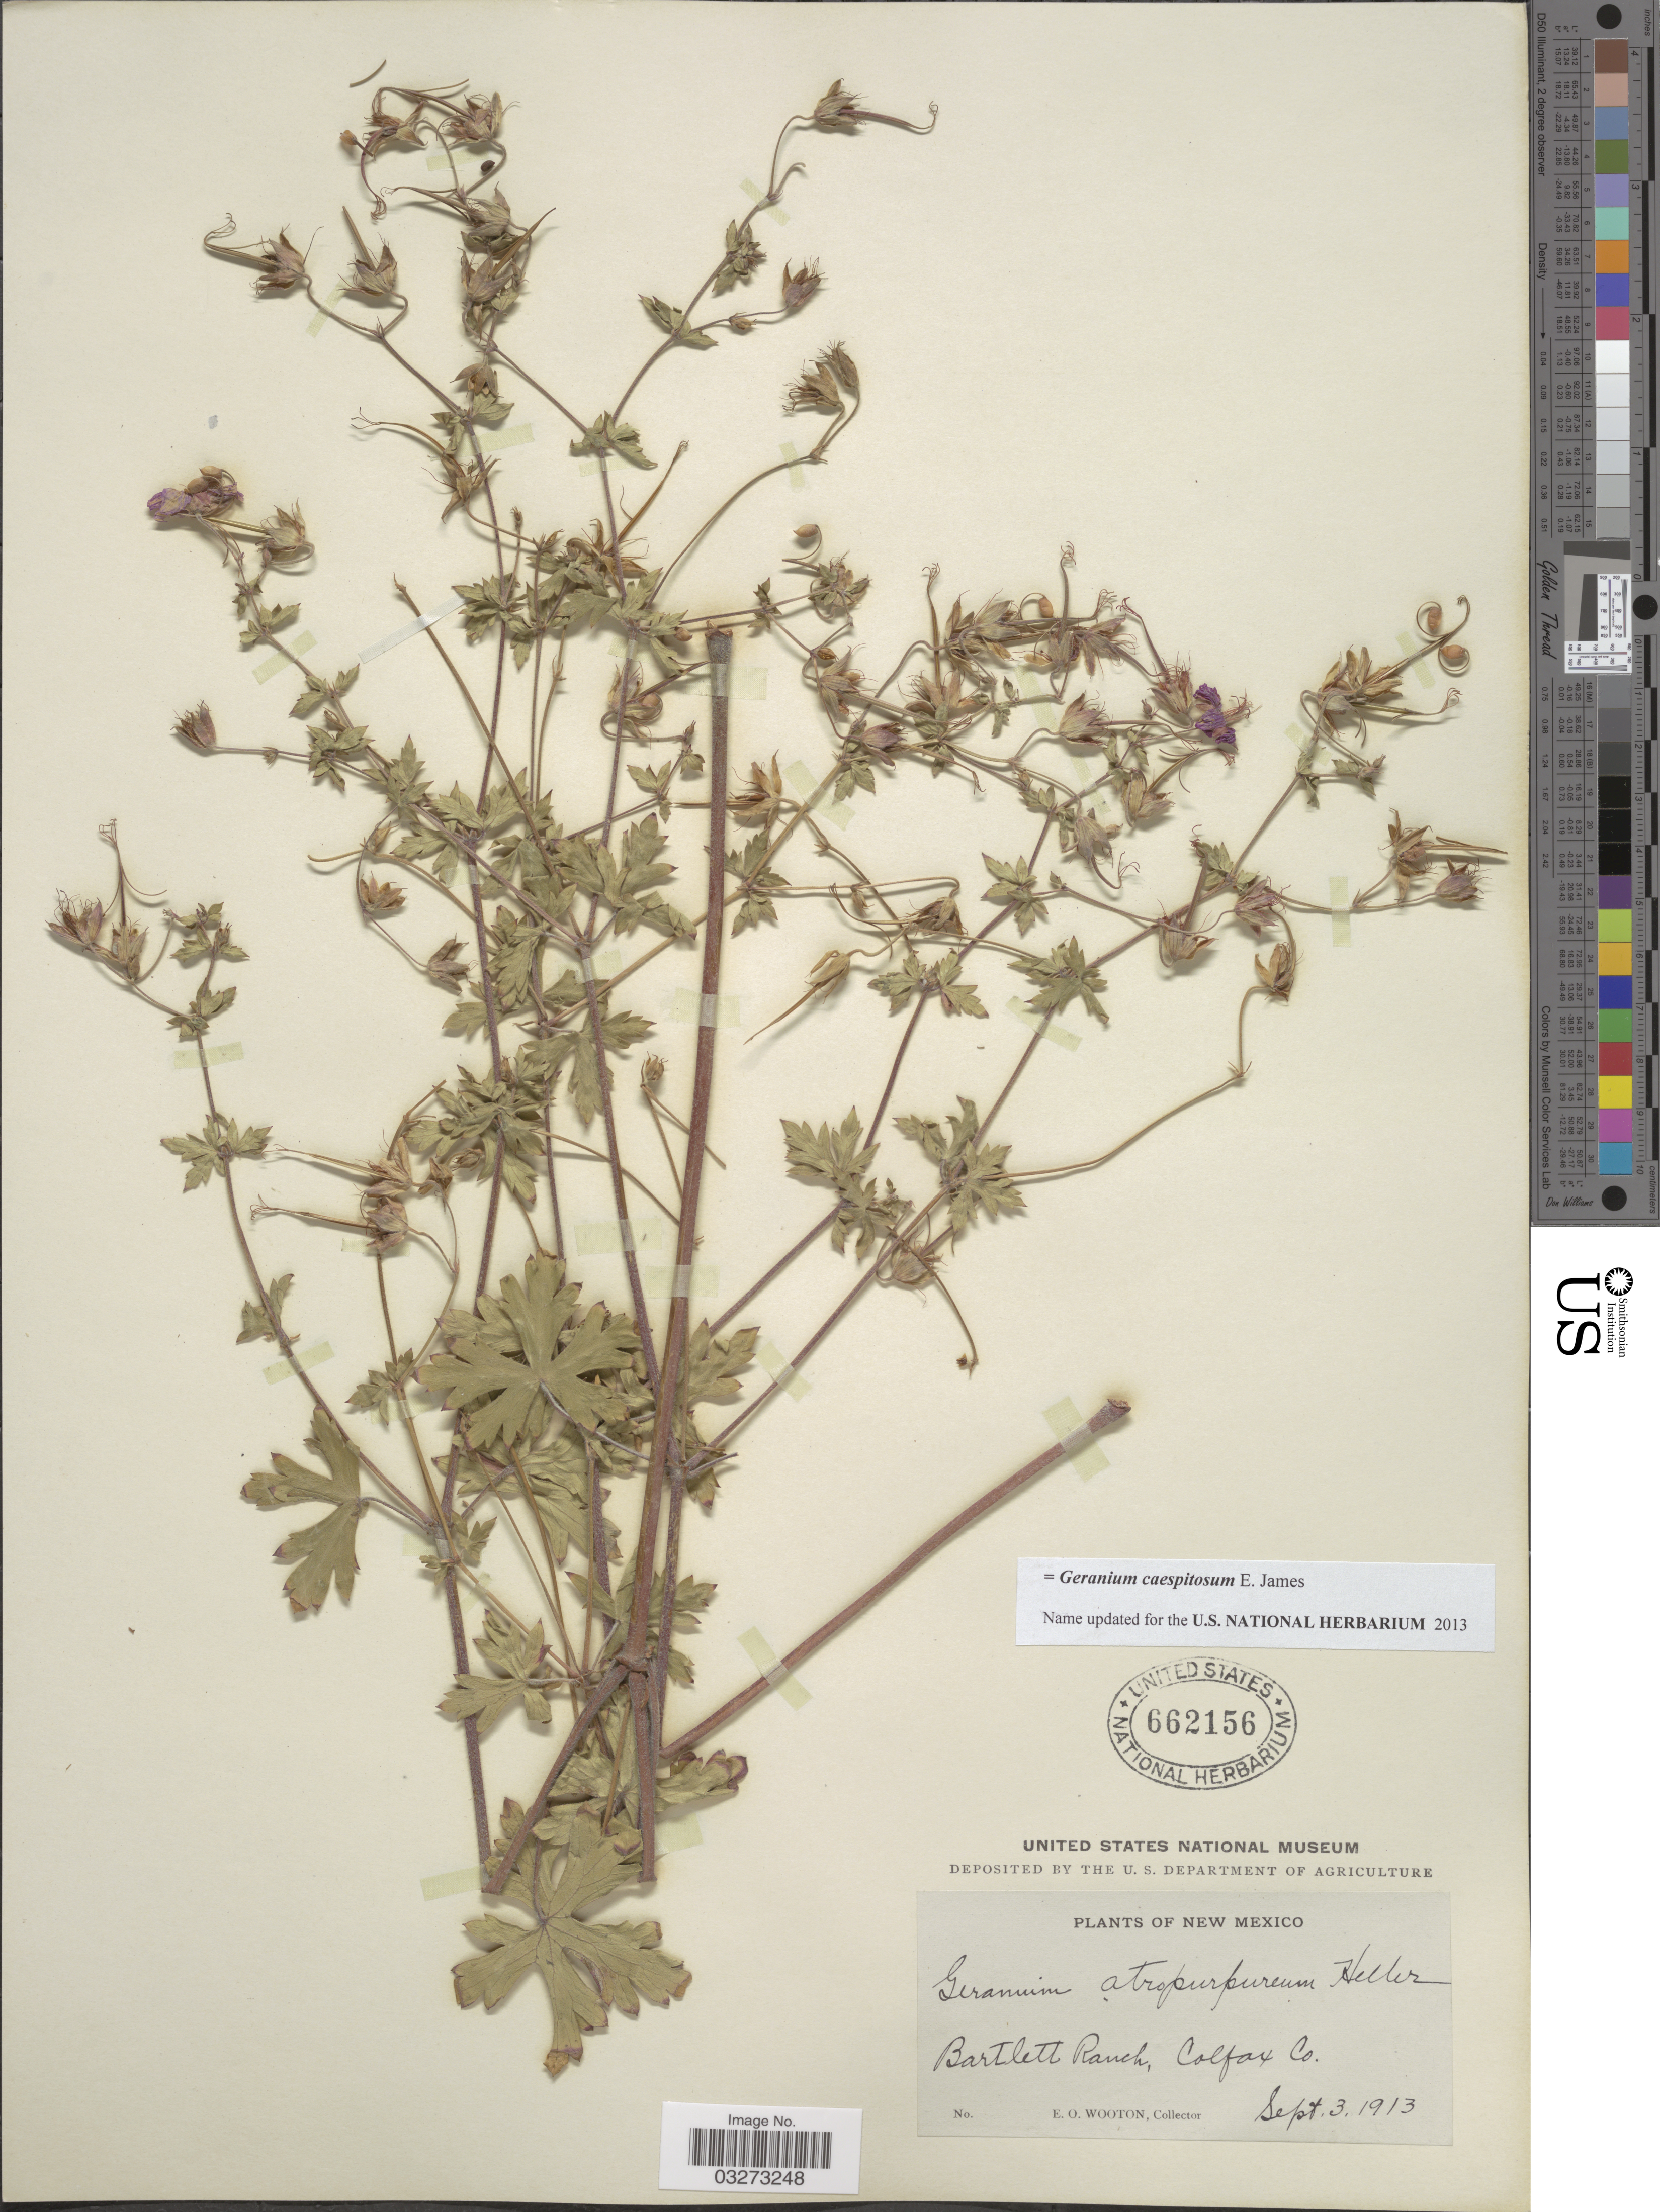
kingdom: Plantae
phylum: Tracheophyta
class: Magnoliopsida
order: Geraniales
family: Geraniaceae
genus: Geranium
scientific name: Geranium caespitosum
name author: E. James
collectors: E. O. Wooton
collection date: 1913-09-03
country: United States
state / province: New Mexico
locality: Bartlett Ranch, Colfax Co.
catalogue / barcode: US 662156